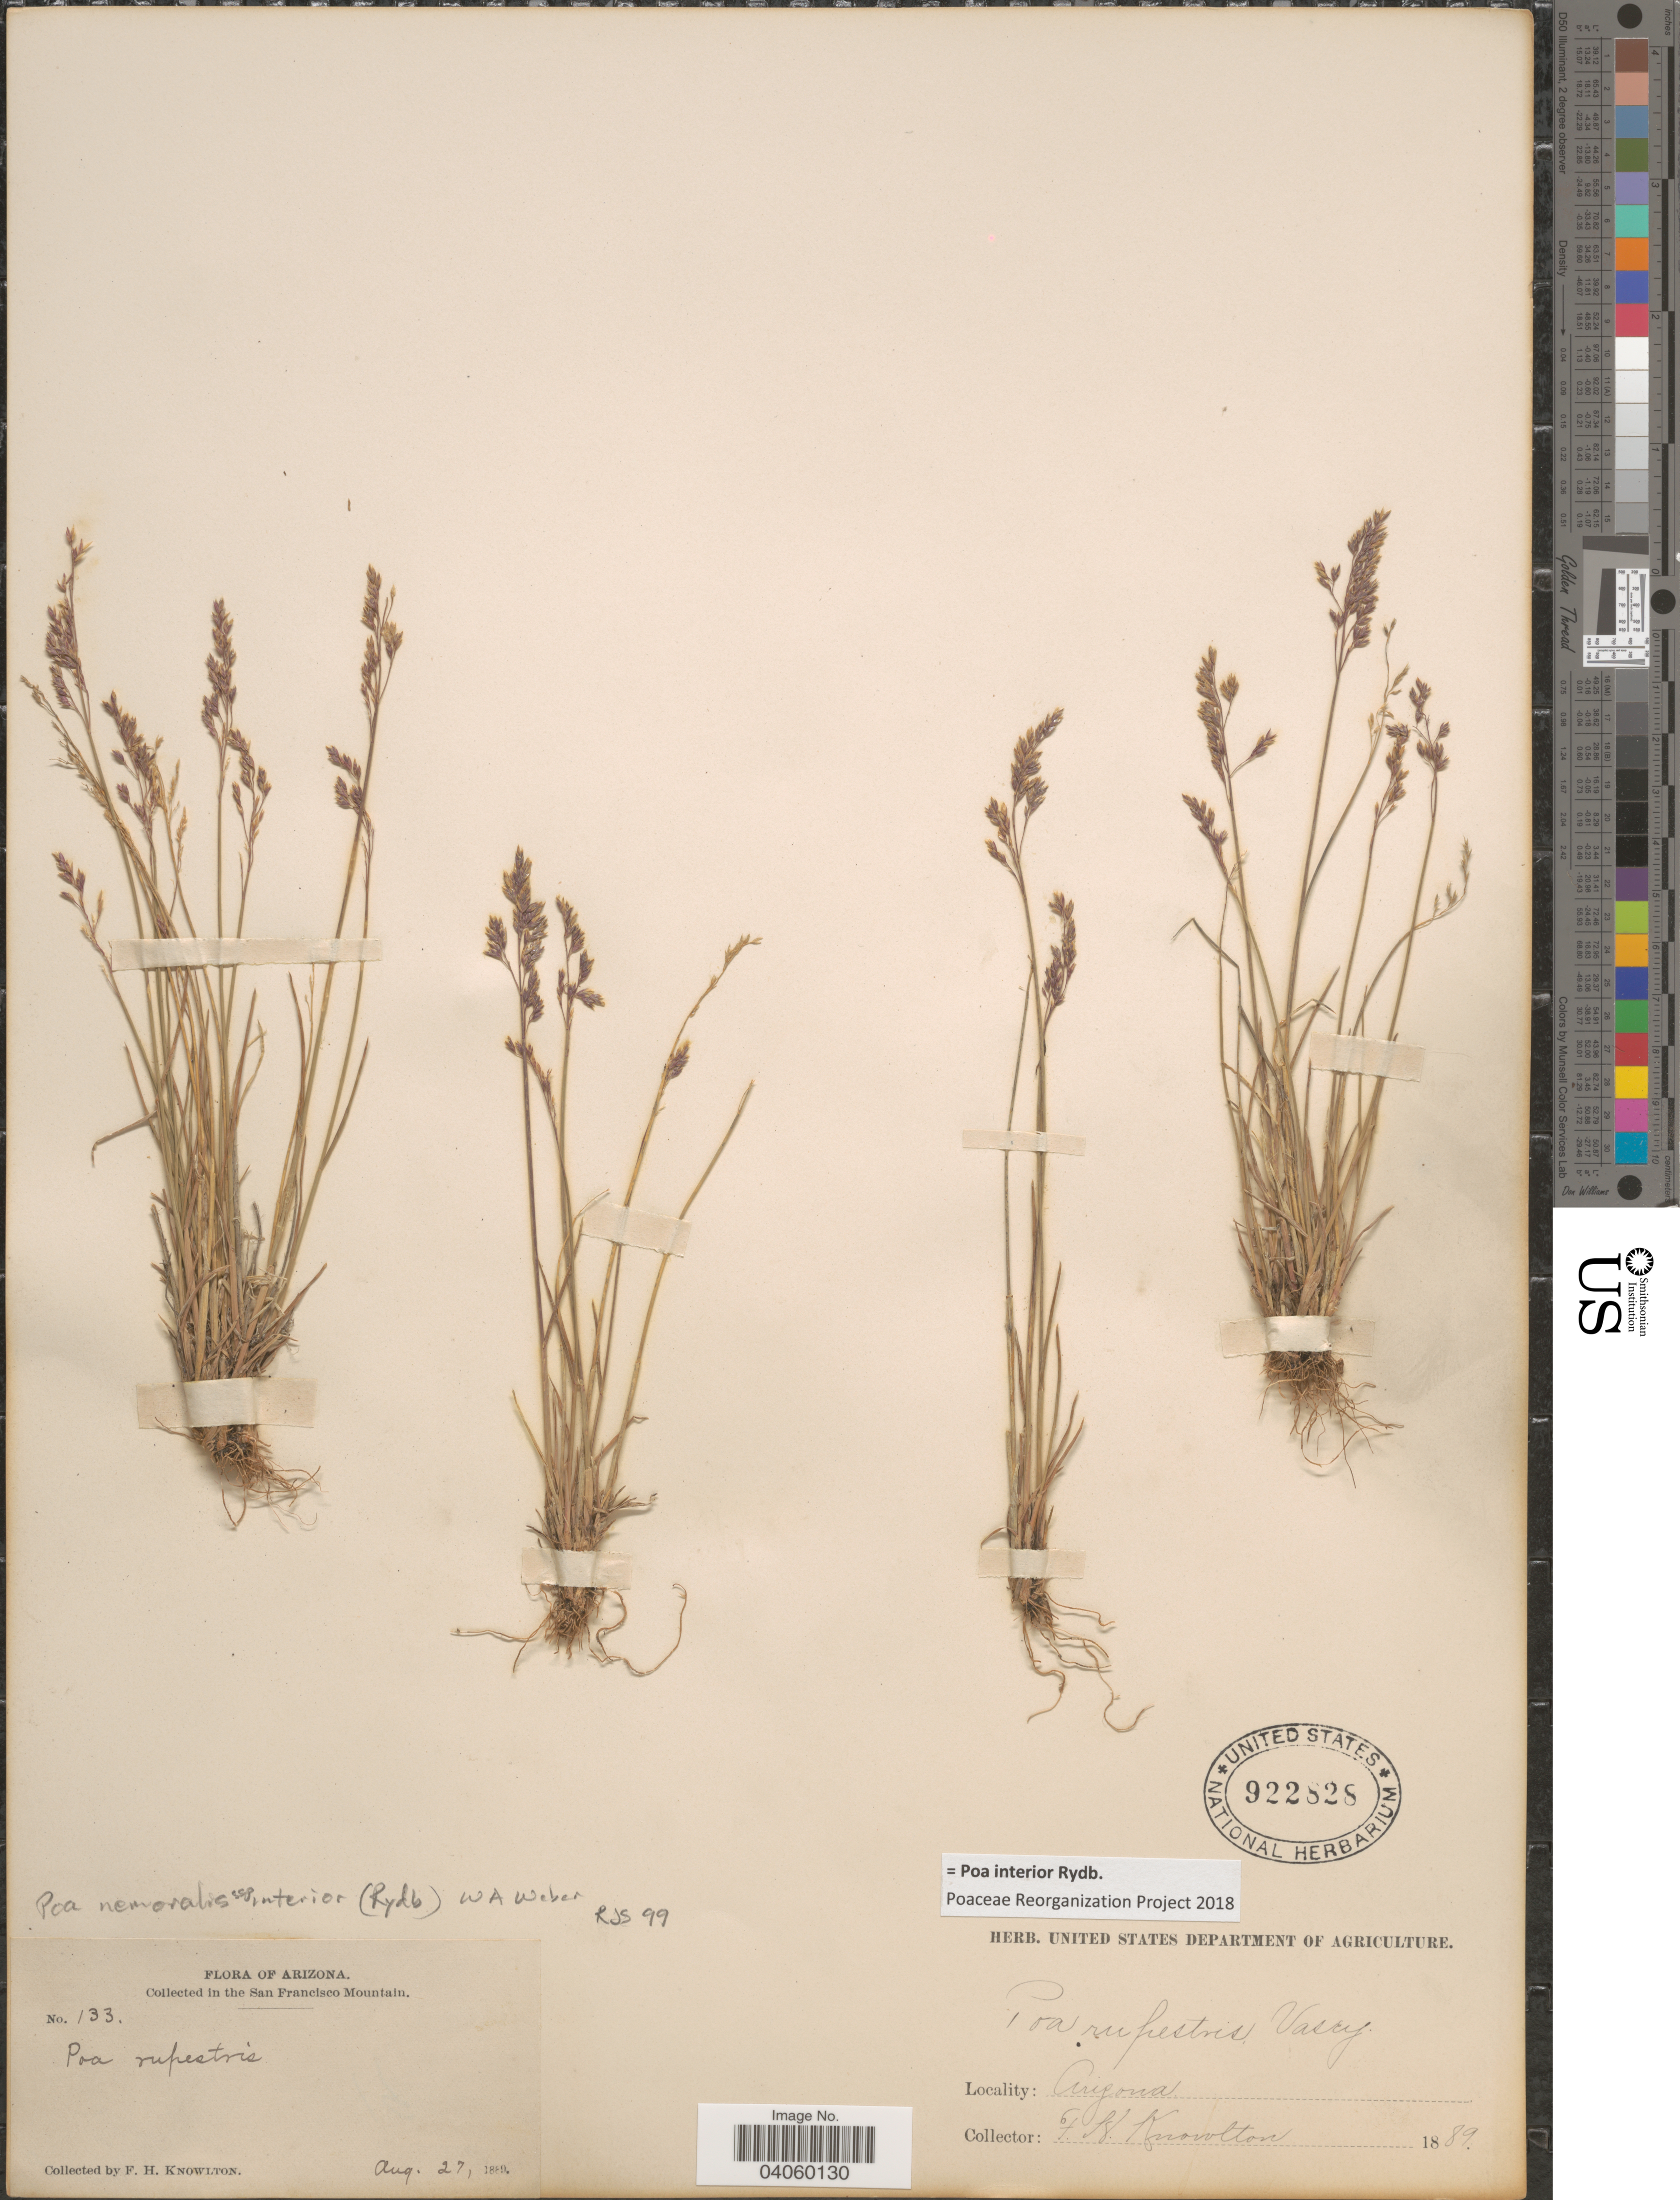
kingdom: Plantae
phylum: Tracheophyta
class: Liliopsida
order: Poales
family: Poaceae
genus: Poa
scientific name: Poa interior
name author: Rydb.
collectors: F. H. Knowlton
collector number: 133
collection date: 1889-08-27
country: United States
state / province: Arizona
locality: In the San Francisco Mountain.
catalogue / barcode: US 922828